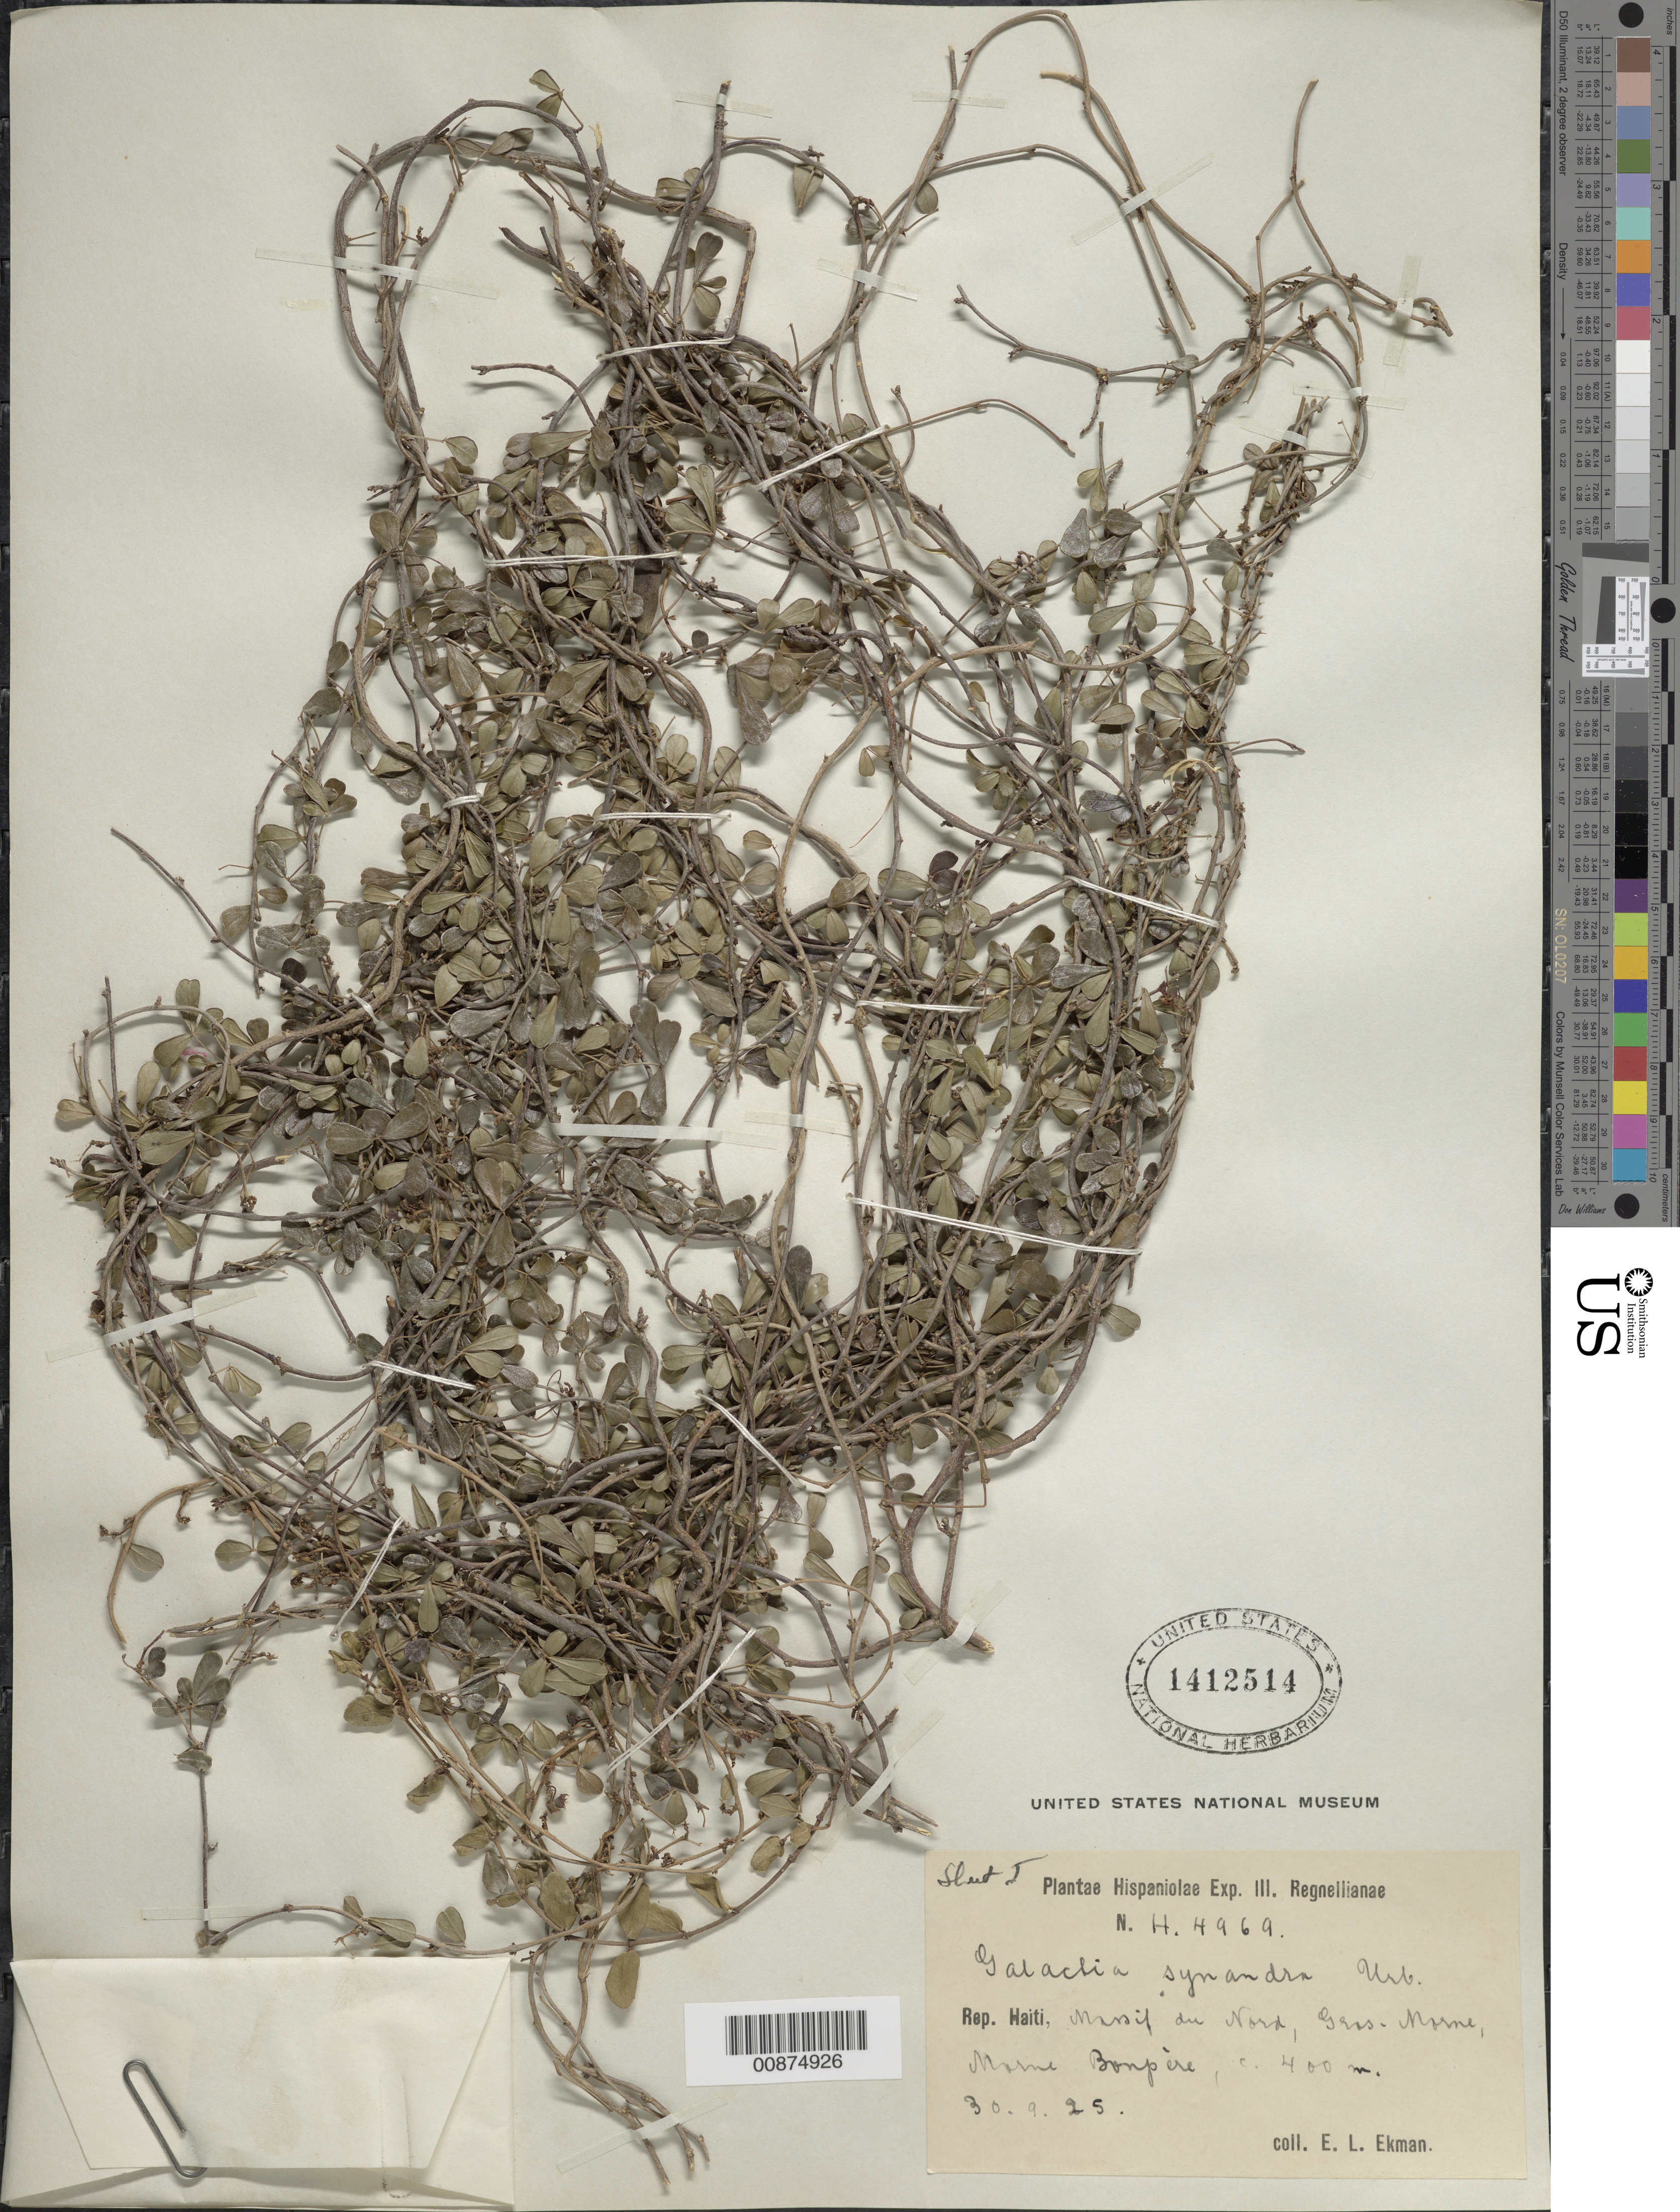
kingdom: Plantae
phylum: Tracheophyta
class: Magnoliopsida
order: Fabales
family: Fabaceae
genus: Galactia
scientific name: Galactia synandra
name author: Urb.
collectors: E. L. Ekman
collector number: H 4969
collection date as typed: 30 Sep 1925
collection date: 1925-09-30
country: Haiti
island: Hispaniola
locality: Massif du Nord, Gros-Morne, Morne Bonpère.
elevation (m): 400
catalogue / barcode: US 1412514